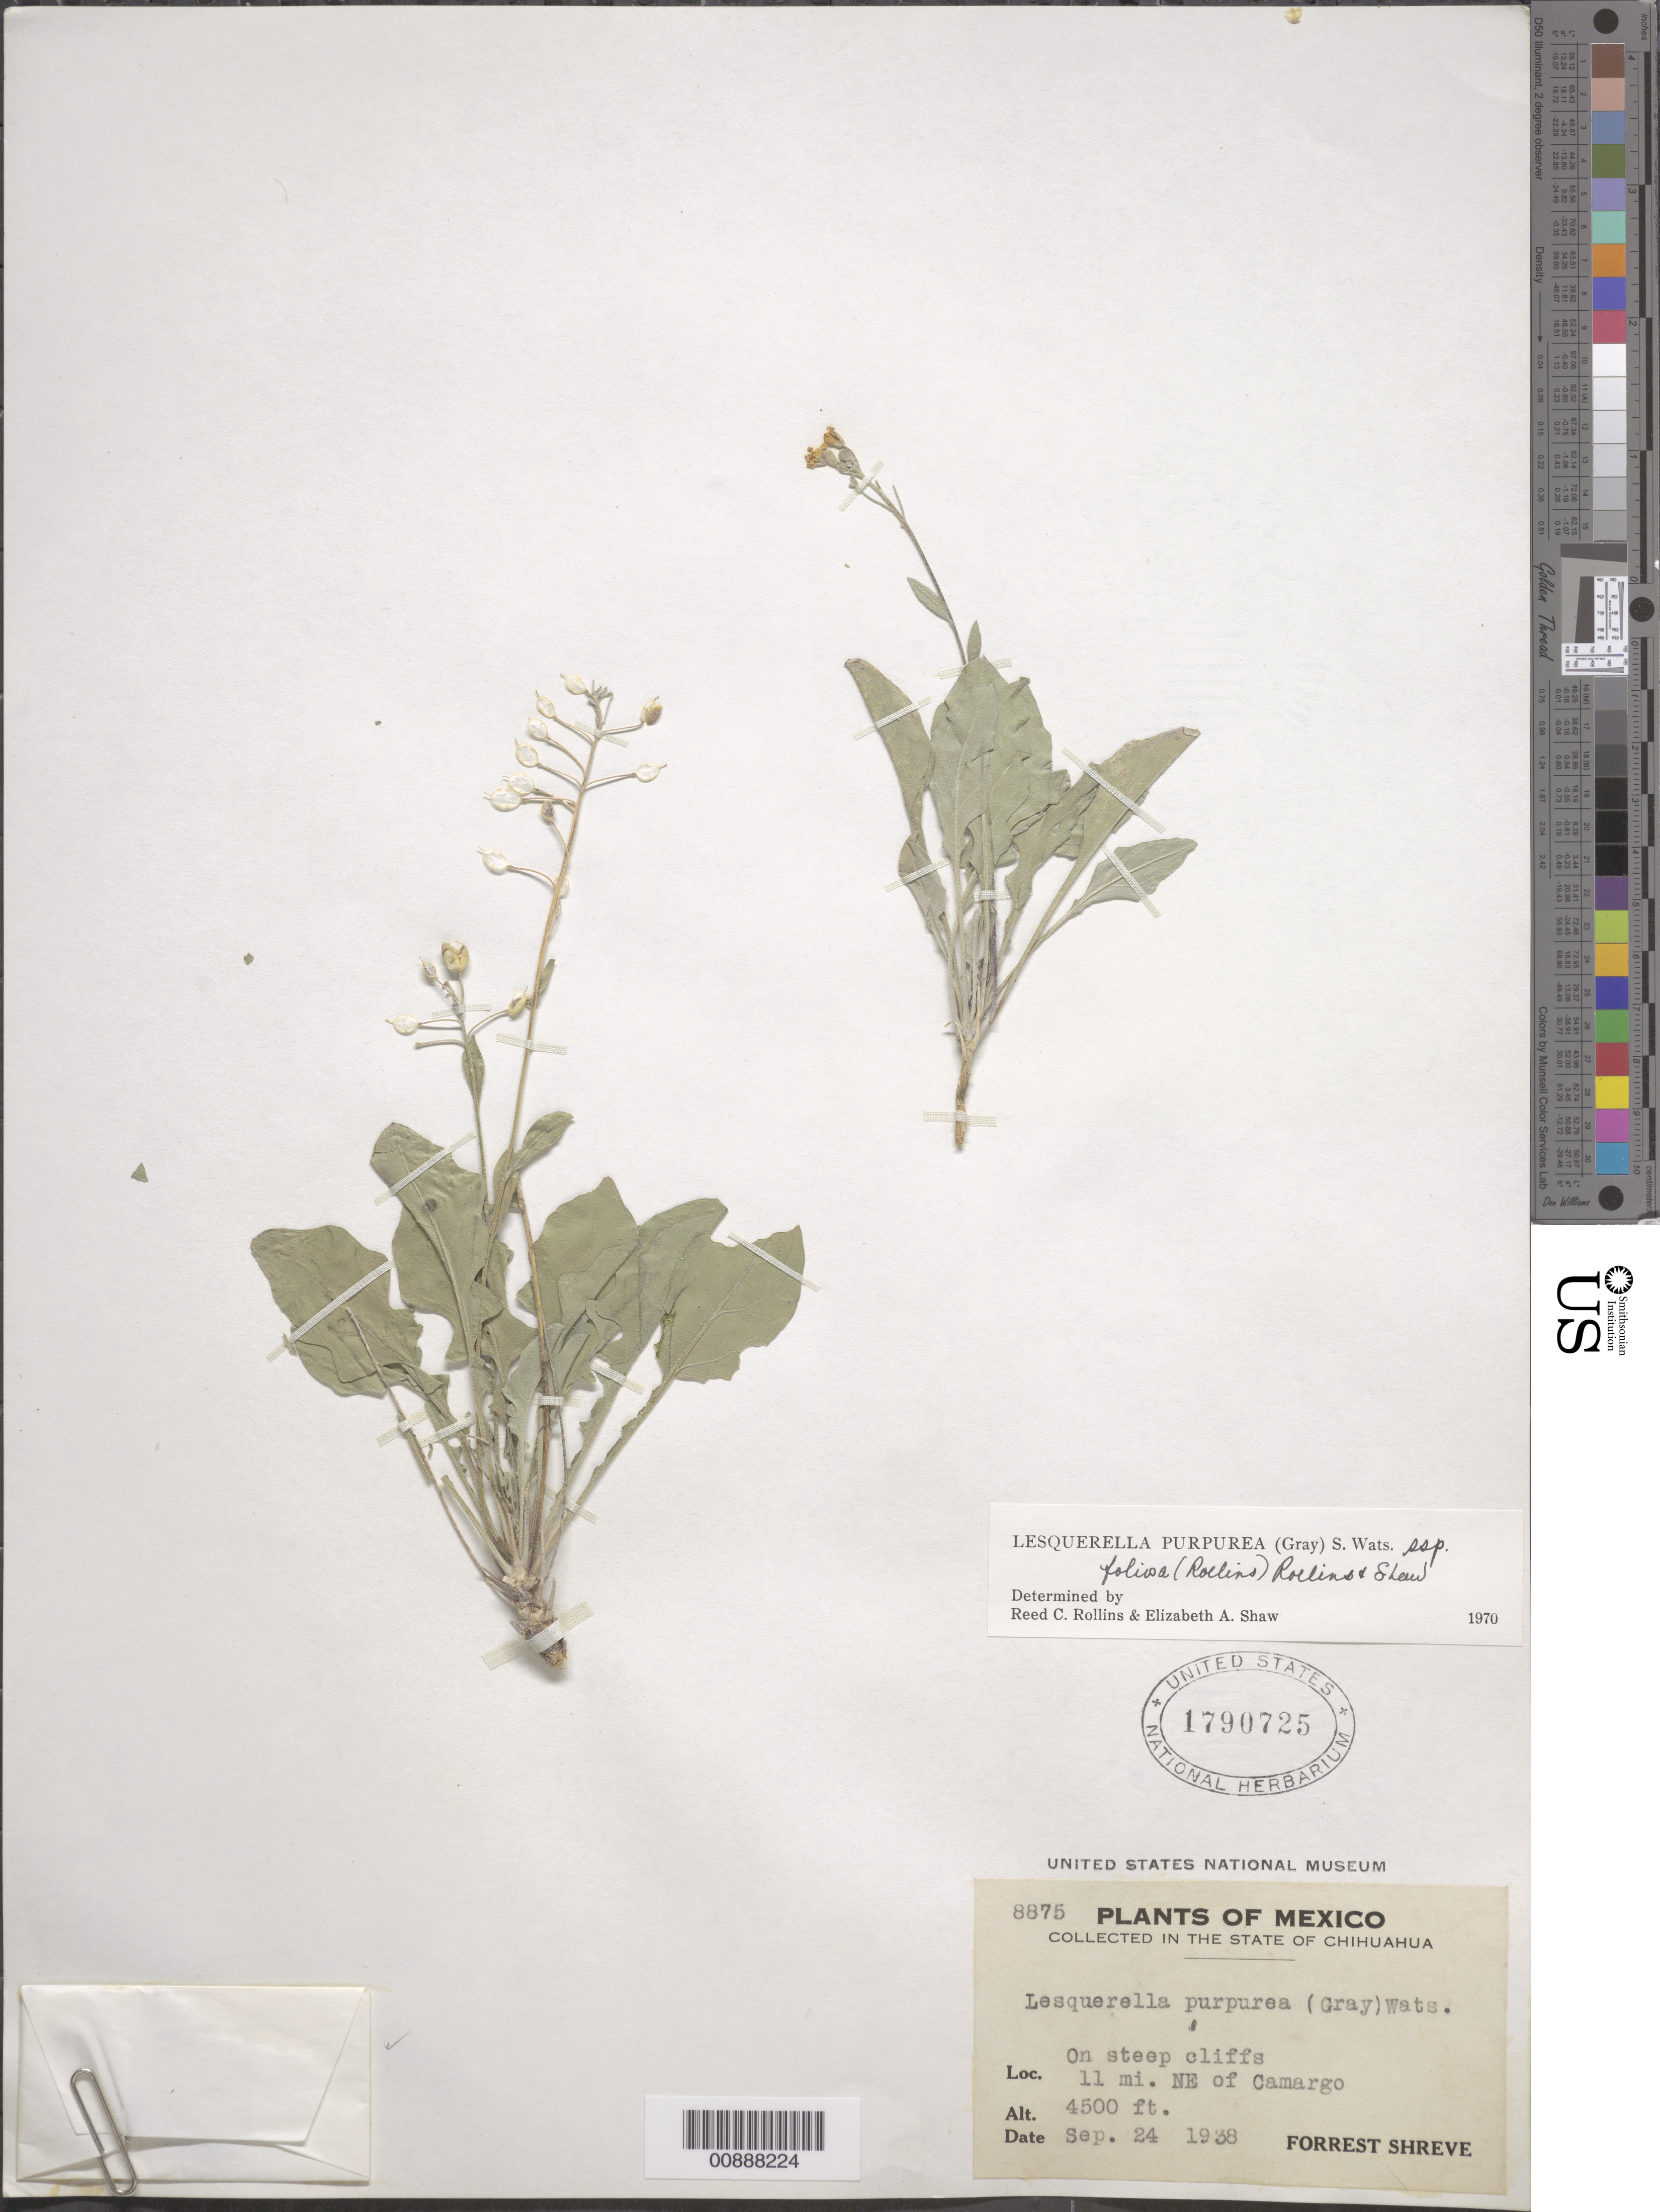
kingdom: Plantae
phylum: Tracheophyta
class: Magnoliopsida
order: Brassicales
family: Brassicaceae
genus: Lesquerella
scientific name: Lesquerella purpurea subsp. foliosa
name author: (Rollins) Rollins & E.A. Shaw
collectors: F. Shreve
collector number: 8875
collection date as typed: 24 Sep 1938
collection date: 1938-09-24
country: Mexico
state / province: Chihuahua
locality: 11 mi. NE of Camargo, Chihuahua.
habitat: On steep cliffs.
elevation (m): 1372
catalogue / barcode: US 1790725